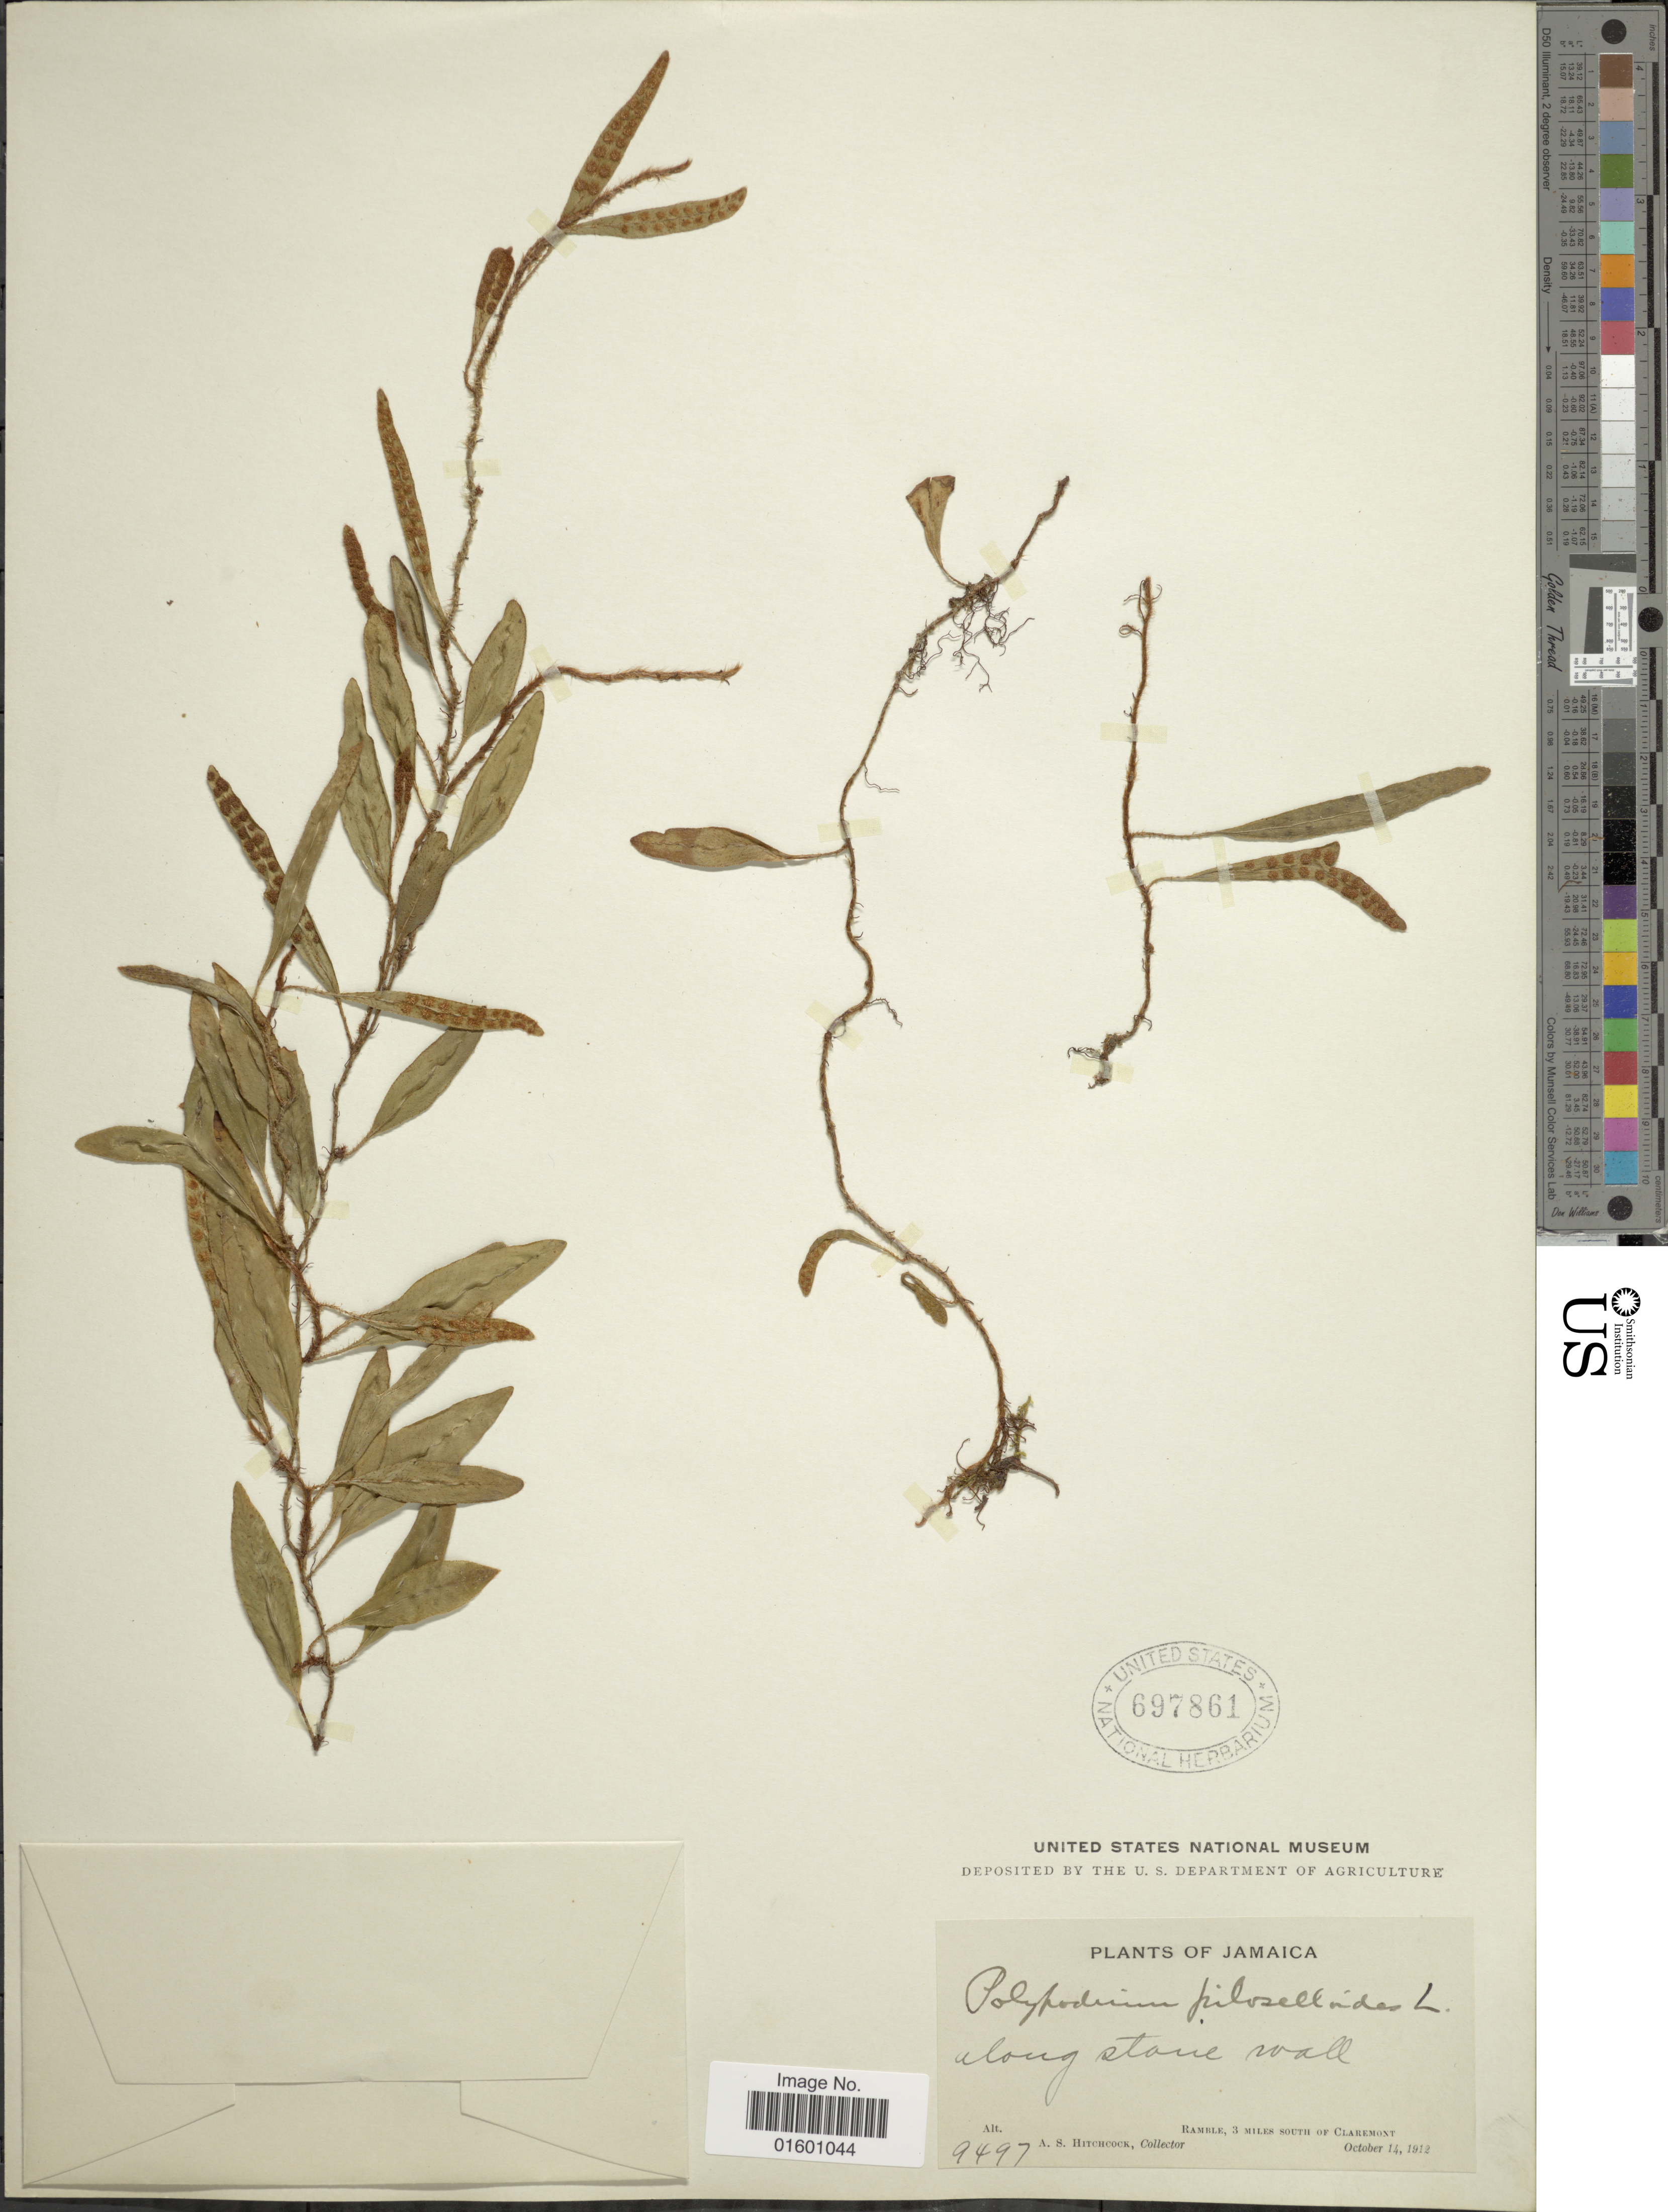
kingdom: Plantae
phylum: Tracheophyta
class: Polypodiopsida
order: Polypodiales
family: Polypodiaceae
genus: Microgramma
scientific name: Microgramma piloselloides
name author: (L.) Copel.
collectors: A. S. Hitchcock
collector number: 9497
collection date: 1912-10-14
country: Jamaica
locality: Ramble, 3 miles south of Claremont, along stone wall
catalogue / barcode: US 697861